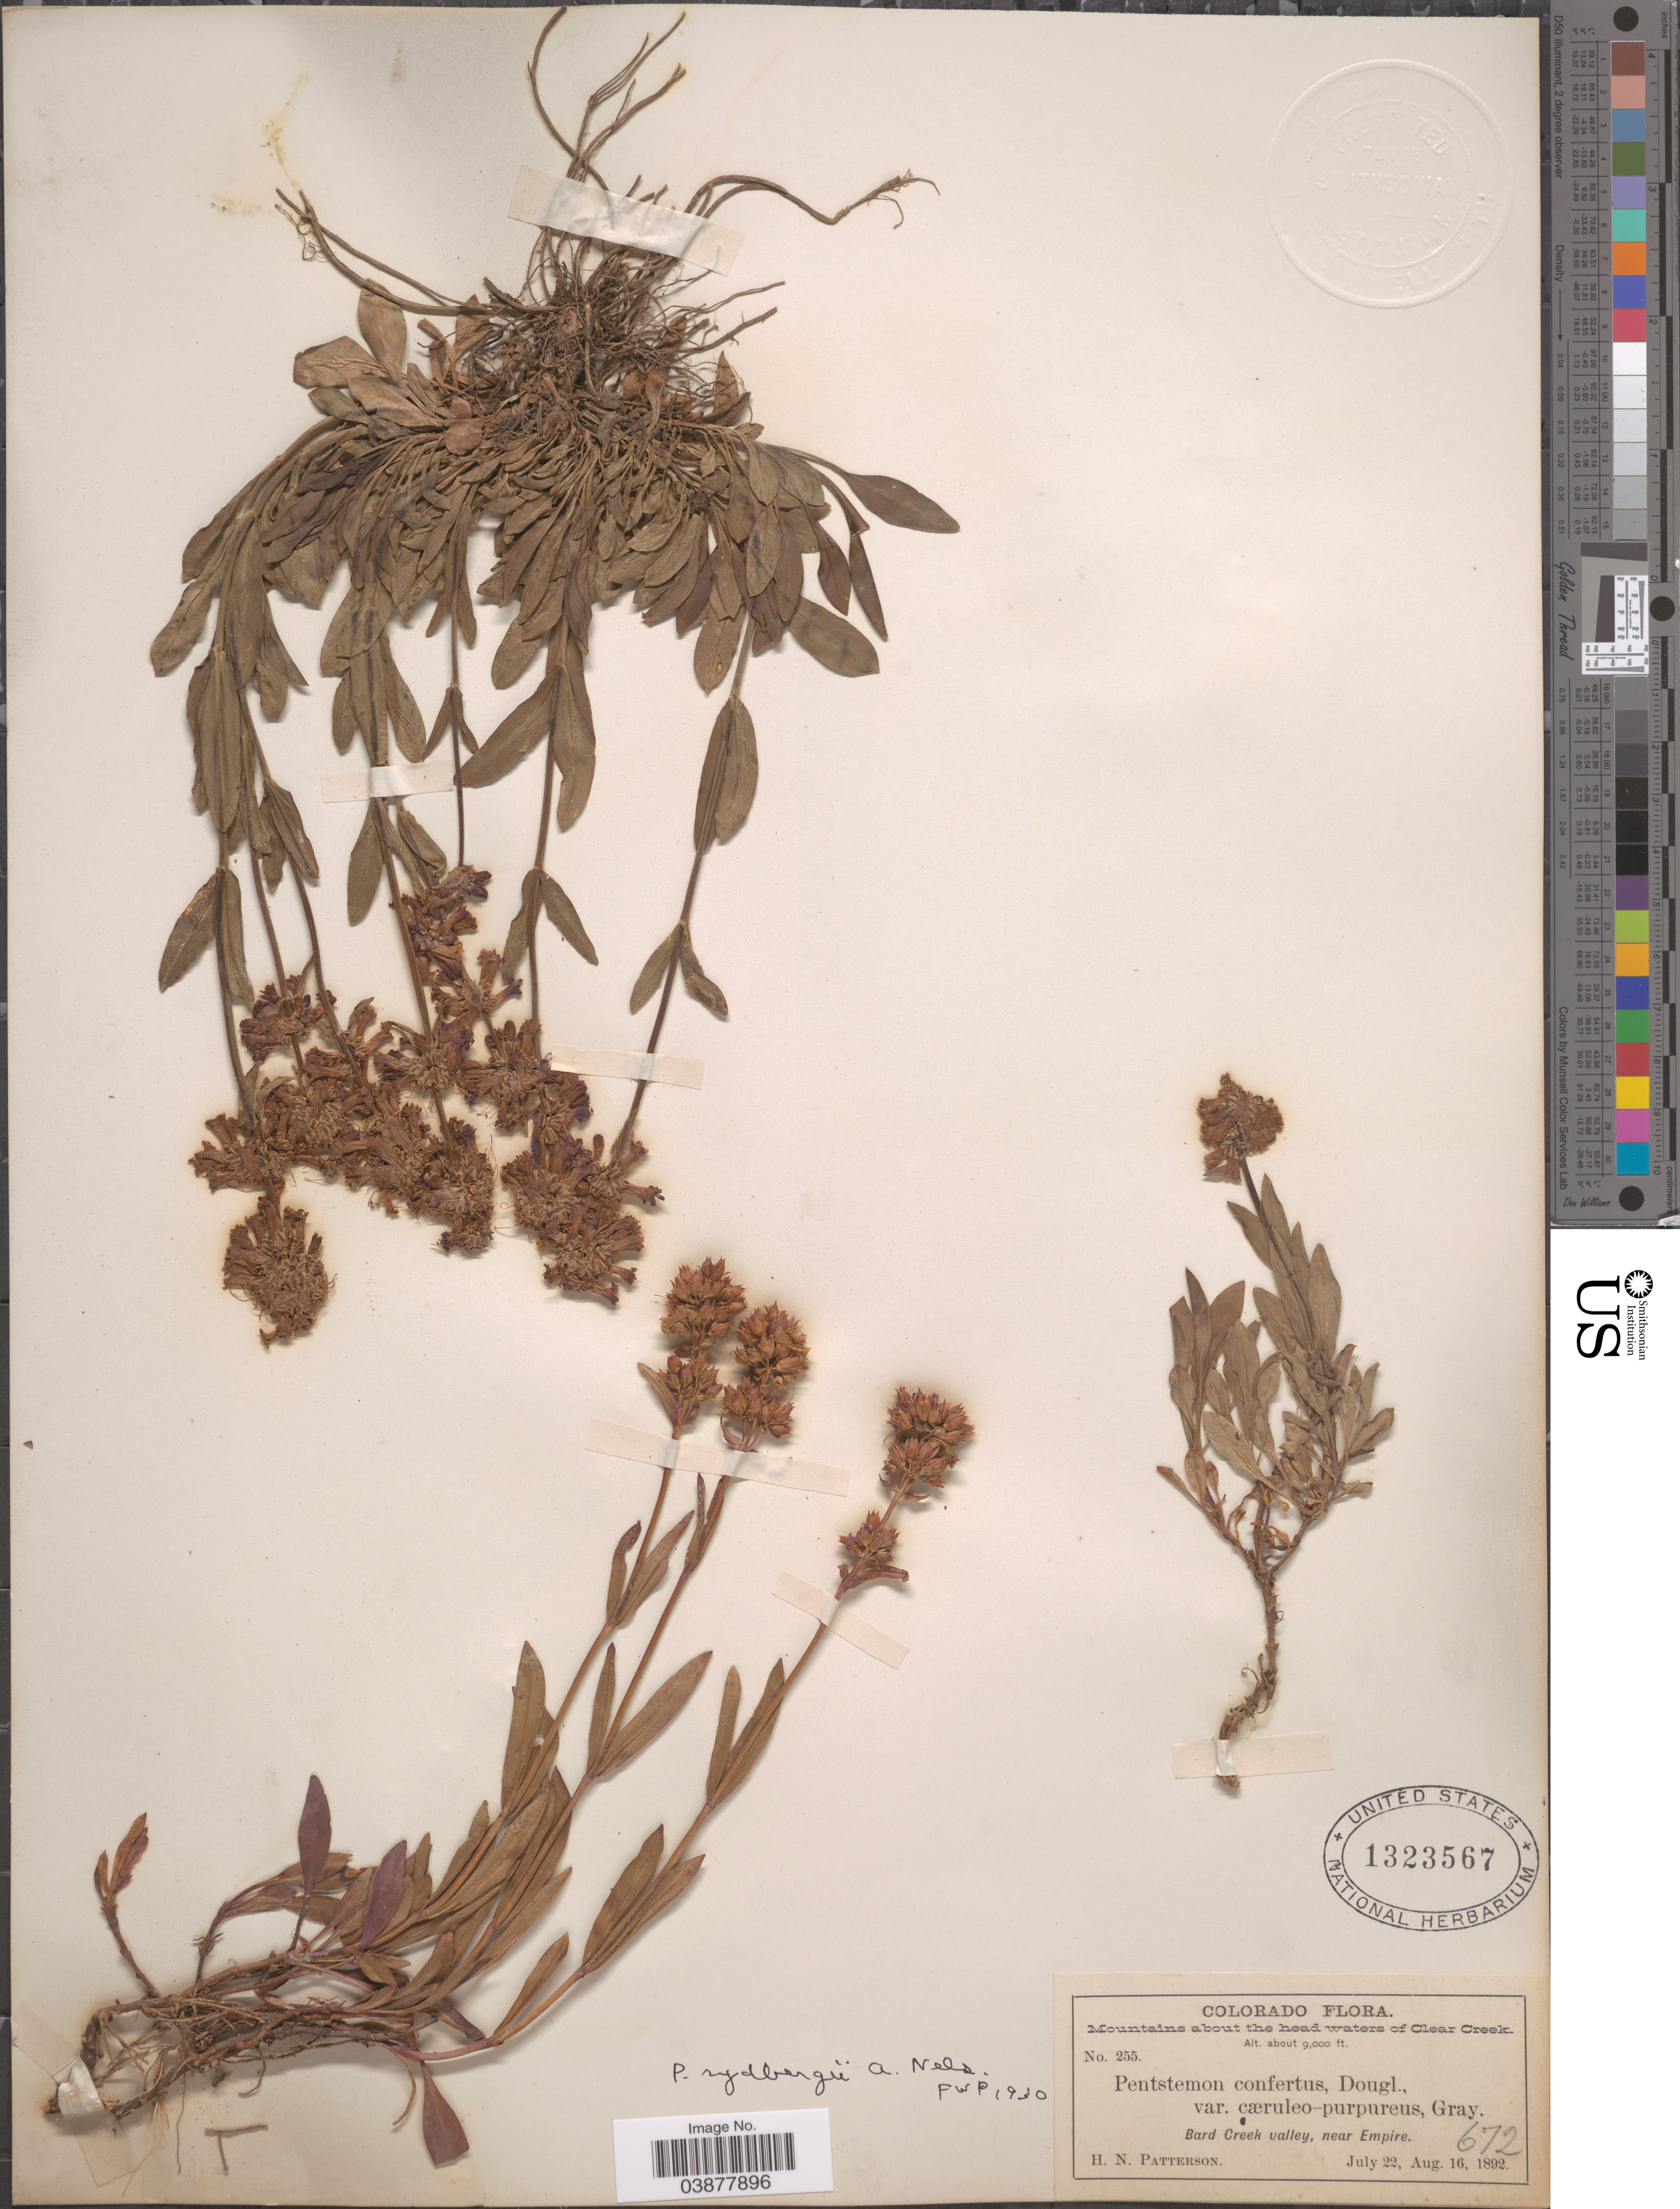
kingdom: Plantae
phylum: Tracheophyta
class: Magnoliopsida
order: Lamiales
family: Plantaginaceae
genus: Penstemon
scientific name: Penstemon rydbergii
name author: A. Nelson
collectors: H. N. Patterson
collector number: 255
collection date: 1892-07-22/1892-08-16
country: United States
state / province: Colorado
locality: Mountains about the head waters of Clear Creek. Bard Creek valley, near Empire.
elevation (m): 2743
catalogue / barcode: US 1323567